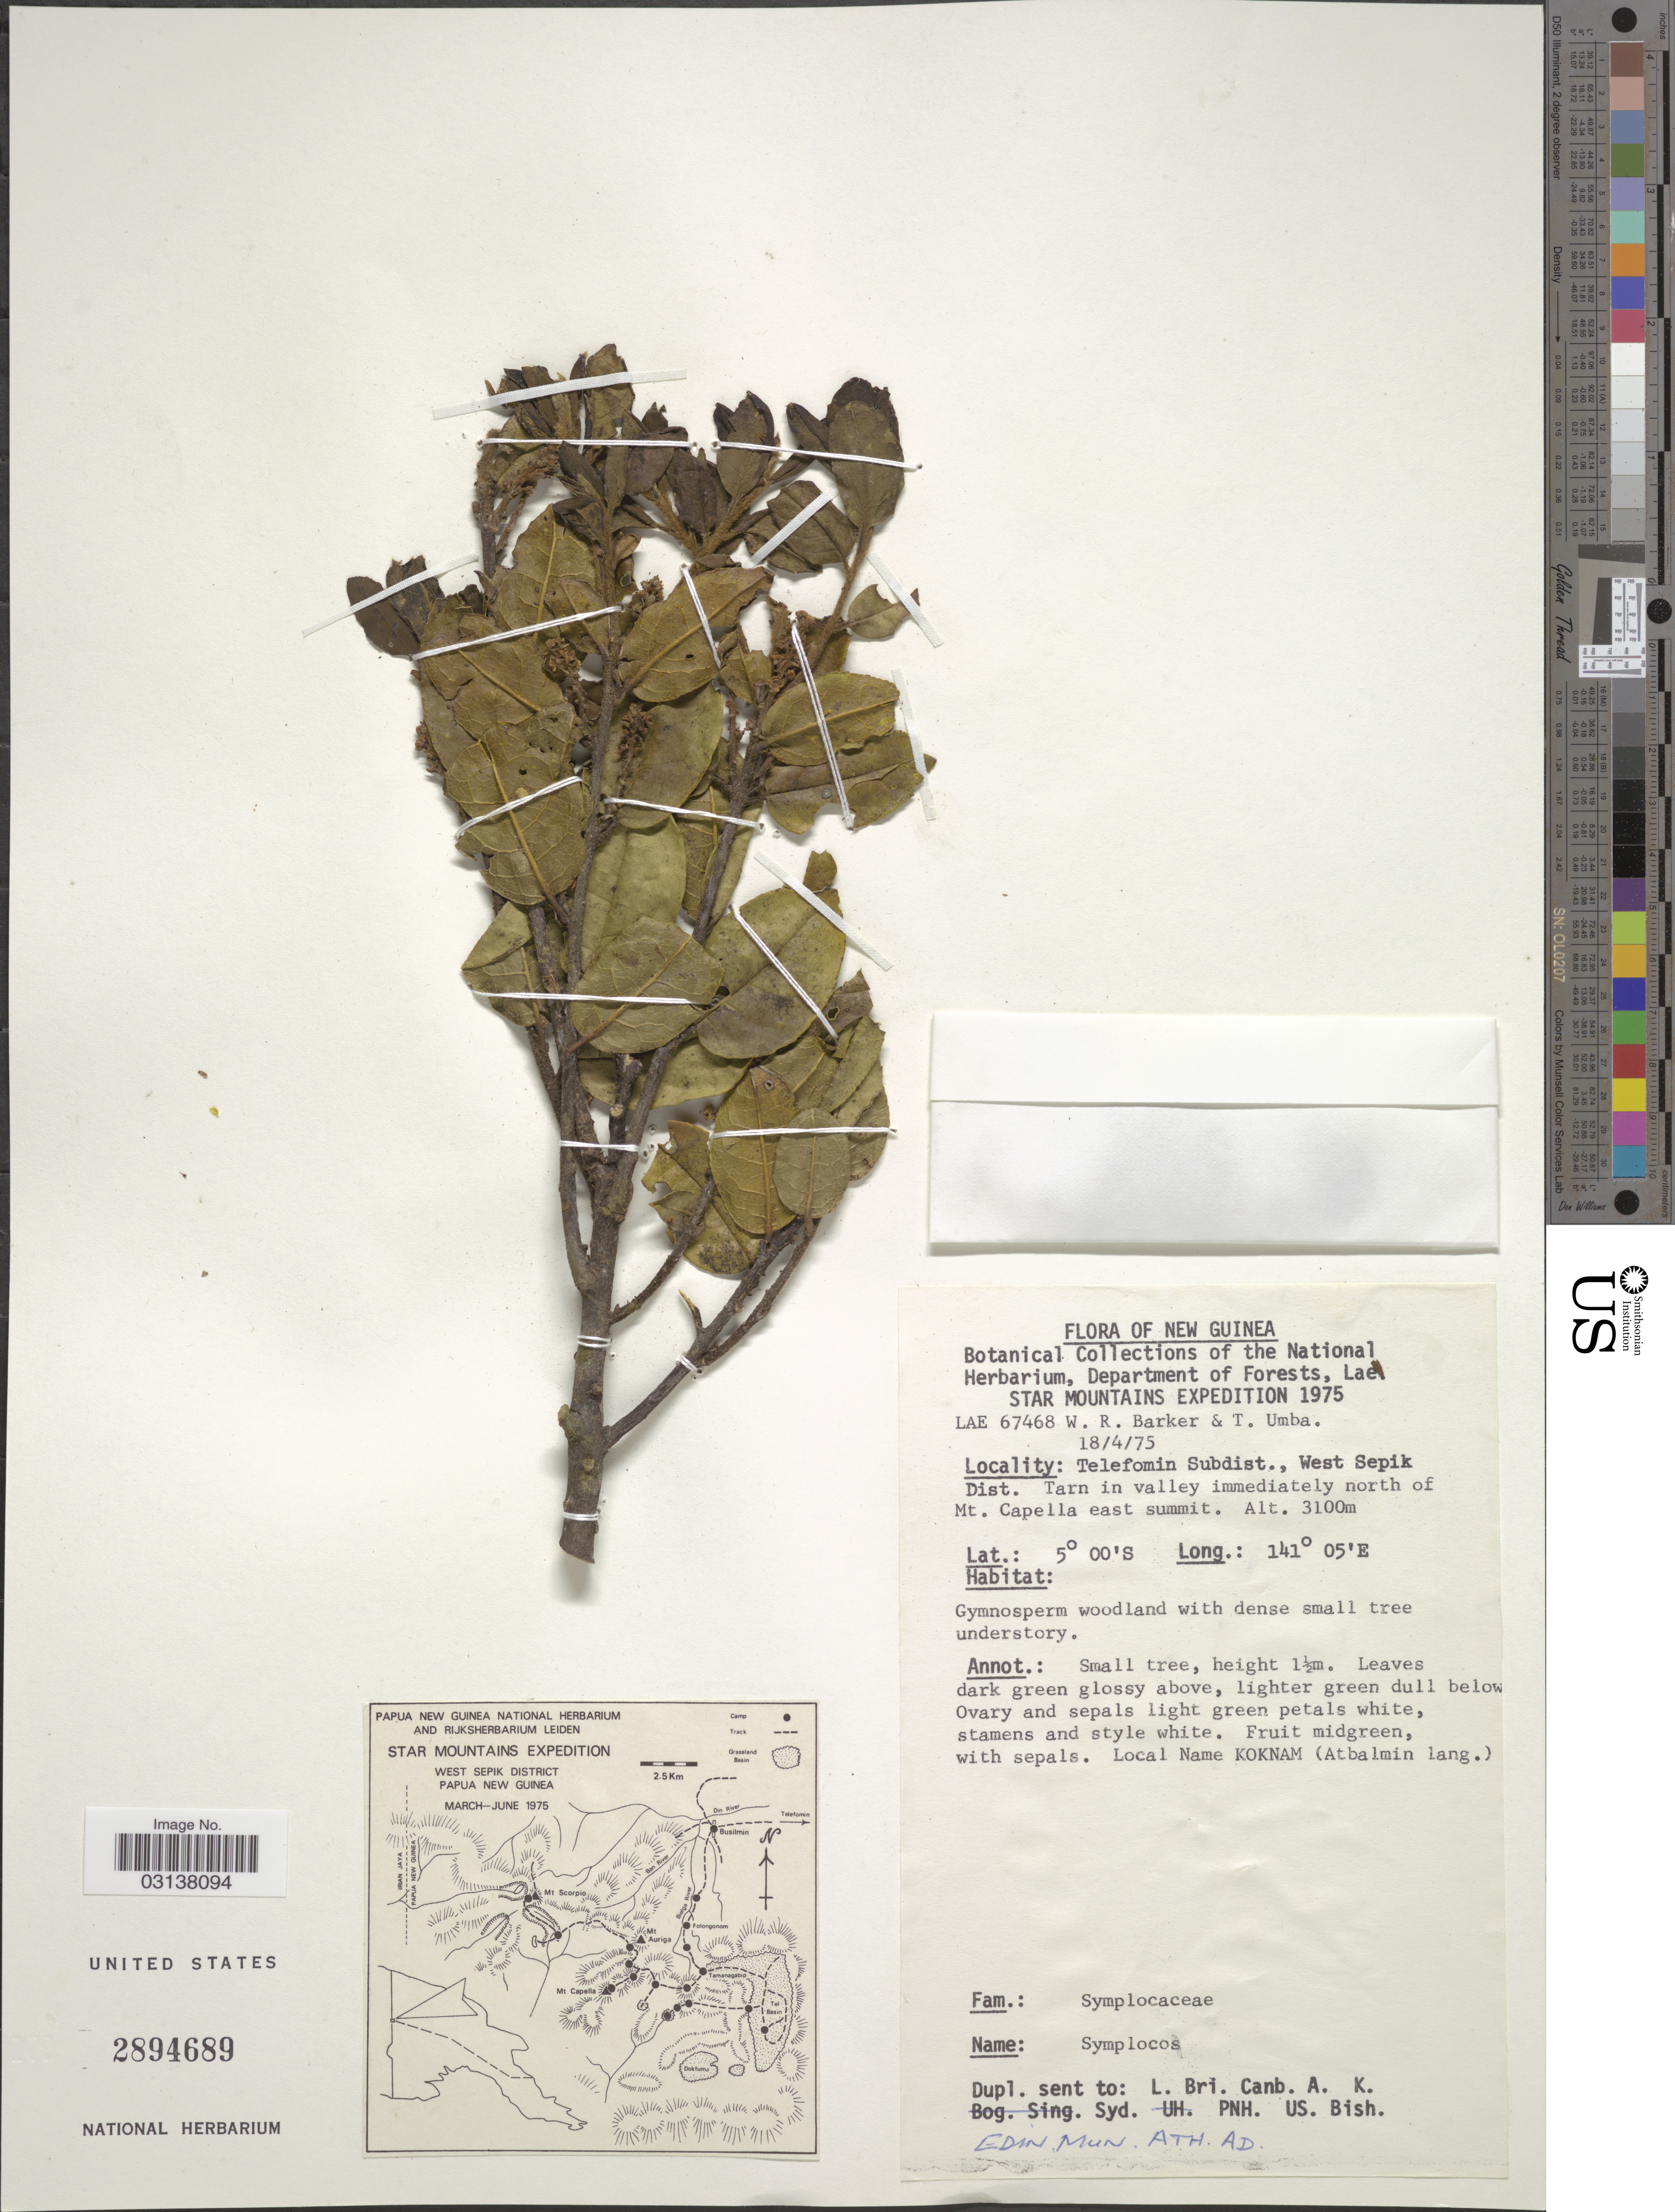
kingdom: Plantae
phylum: Tracheophyta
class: Magnoliopsida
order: Ericales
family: Symplocaceae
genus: Symplocos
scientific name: Symplocos cochinchinensis var. ovata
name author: Noot.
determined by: Nooteboom, H. P.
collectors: W. R. Barker & T. Umba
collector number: LAE67468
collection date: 1975-04-18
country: Papua New Guinea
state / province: Sandaun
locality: New Guinea. Telefomin Subdist., West Sepik Dist. Tarn in valley immediately north of Mt. Capella east summit.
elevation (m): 3100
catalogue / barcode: US 2894689